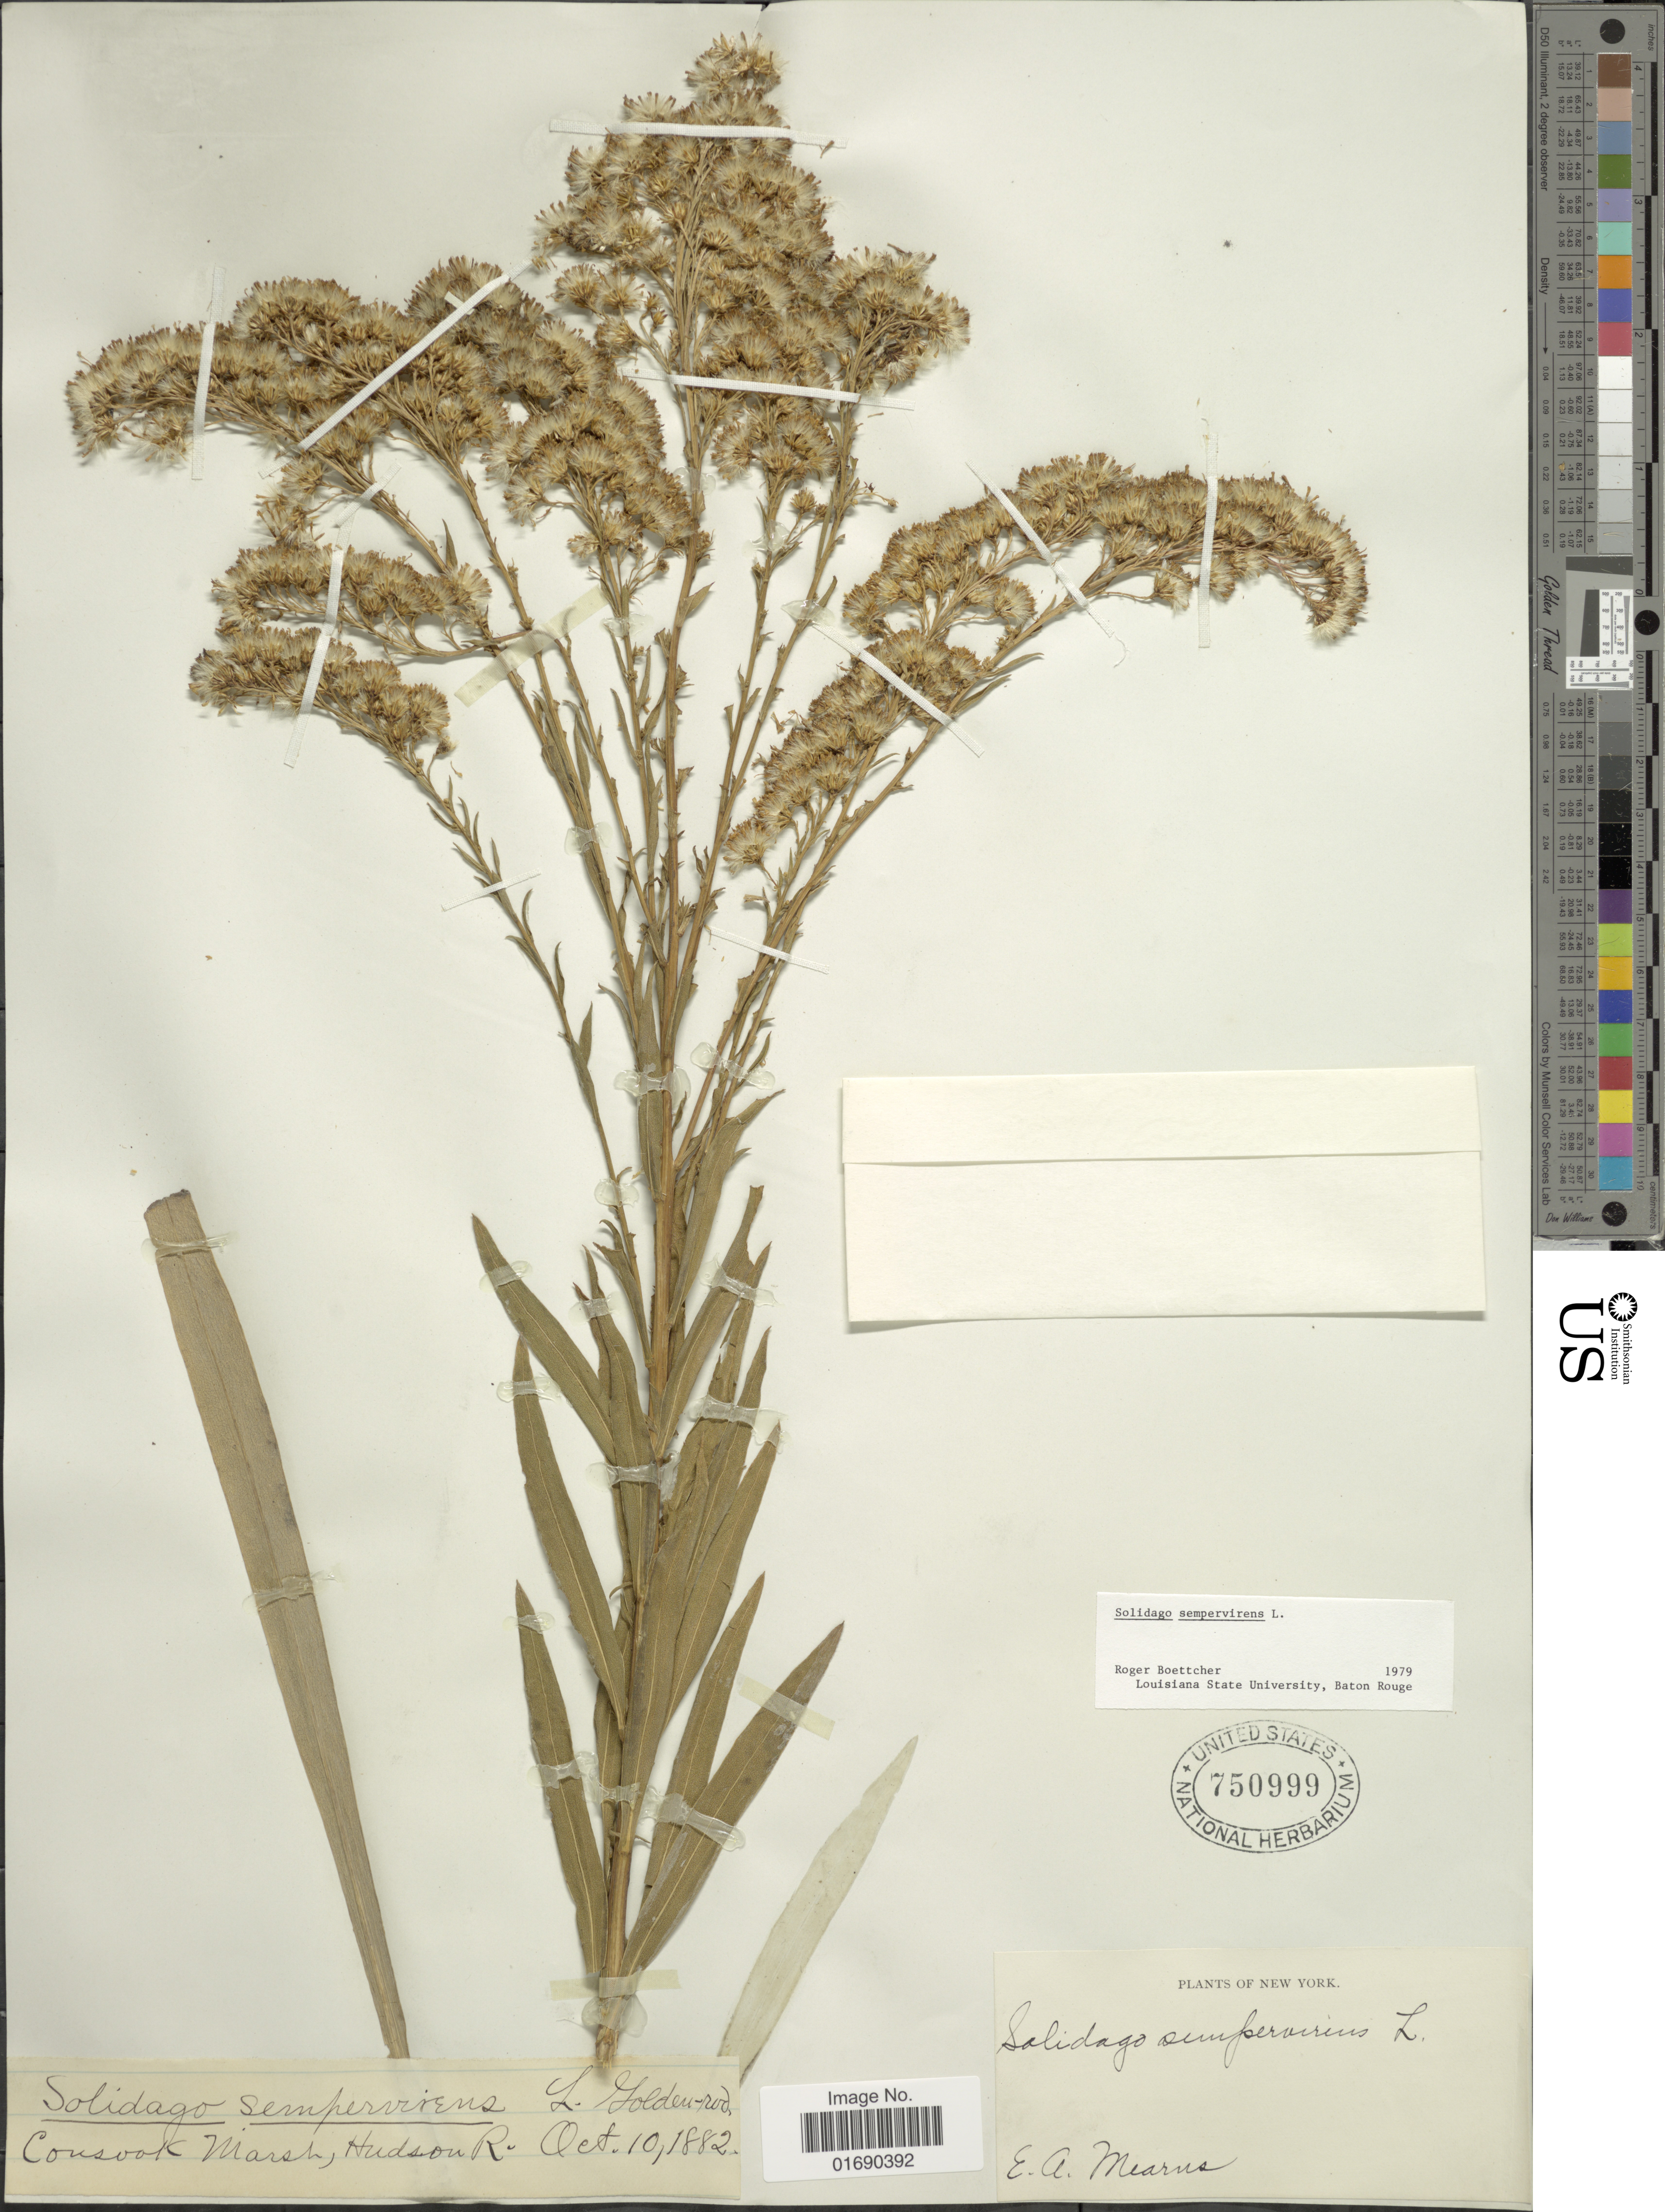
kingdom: Plantae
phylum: Tracheophyta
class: Magnoliopsida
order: Asterales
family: Asteraceae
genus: Solidago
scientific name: Solidago sempervirens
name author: L.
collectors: E. A. Mearns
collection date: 1882-10-10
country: United States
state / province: New York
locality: Consook Marsh, Hudson R.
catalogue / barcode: US 750999